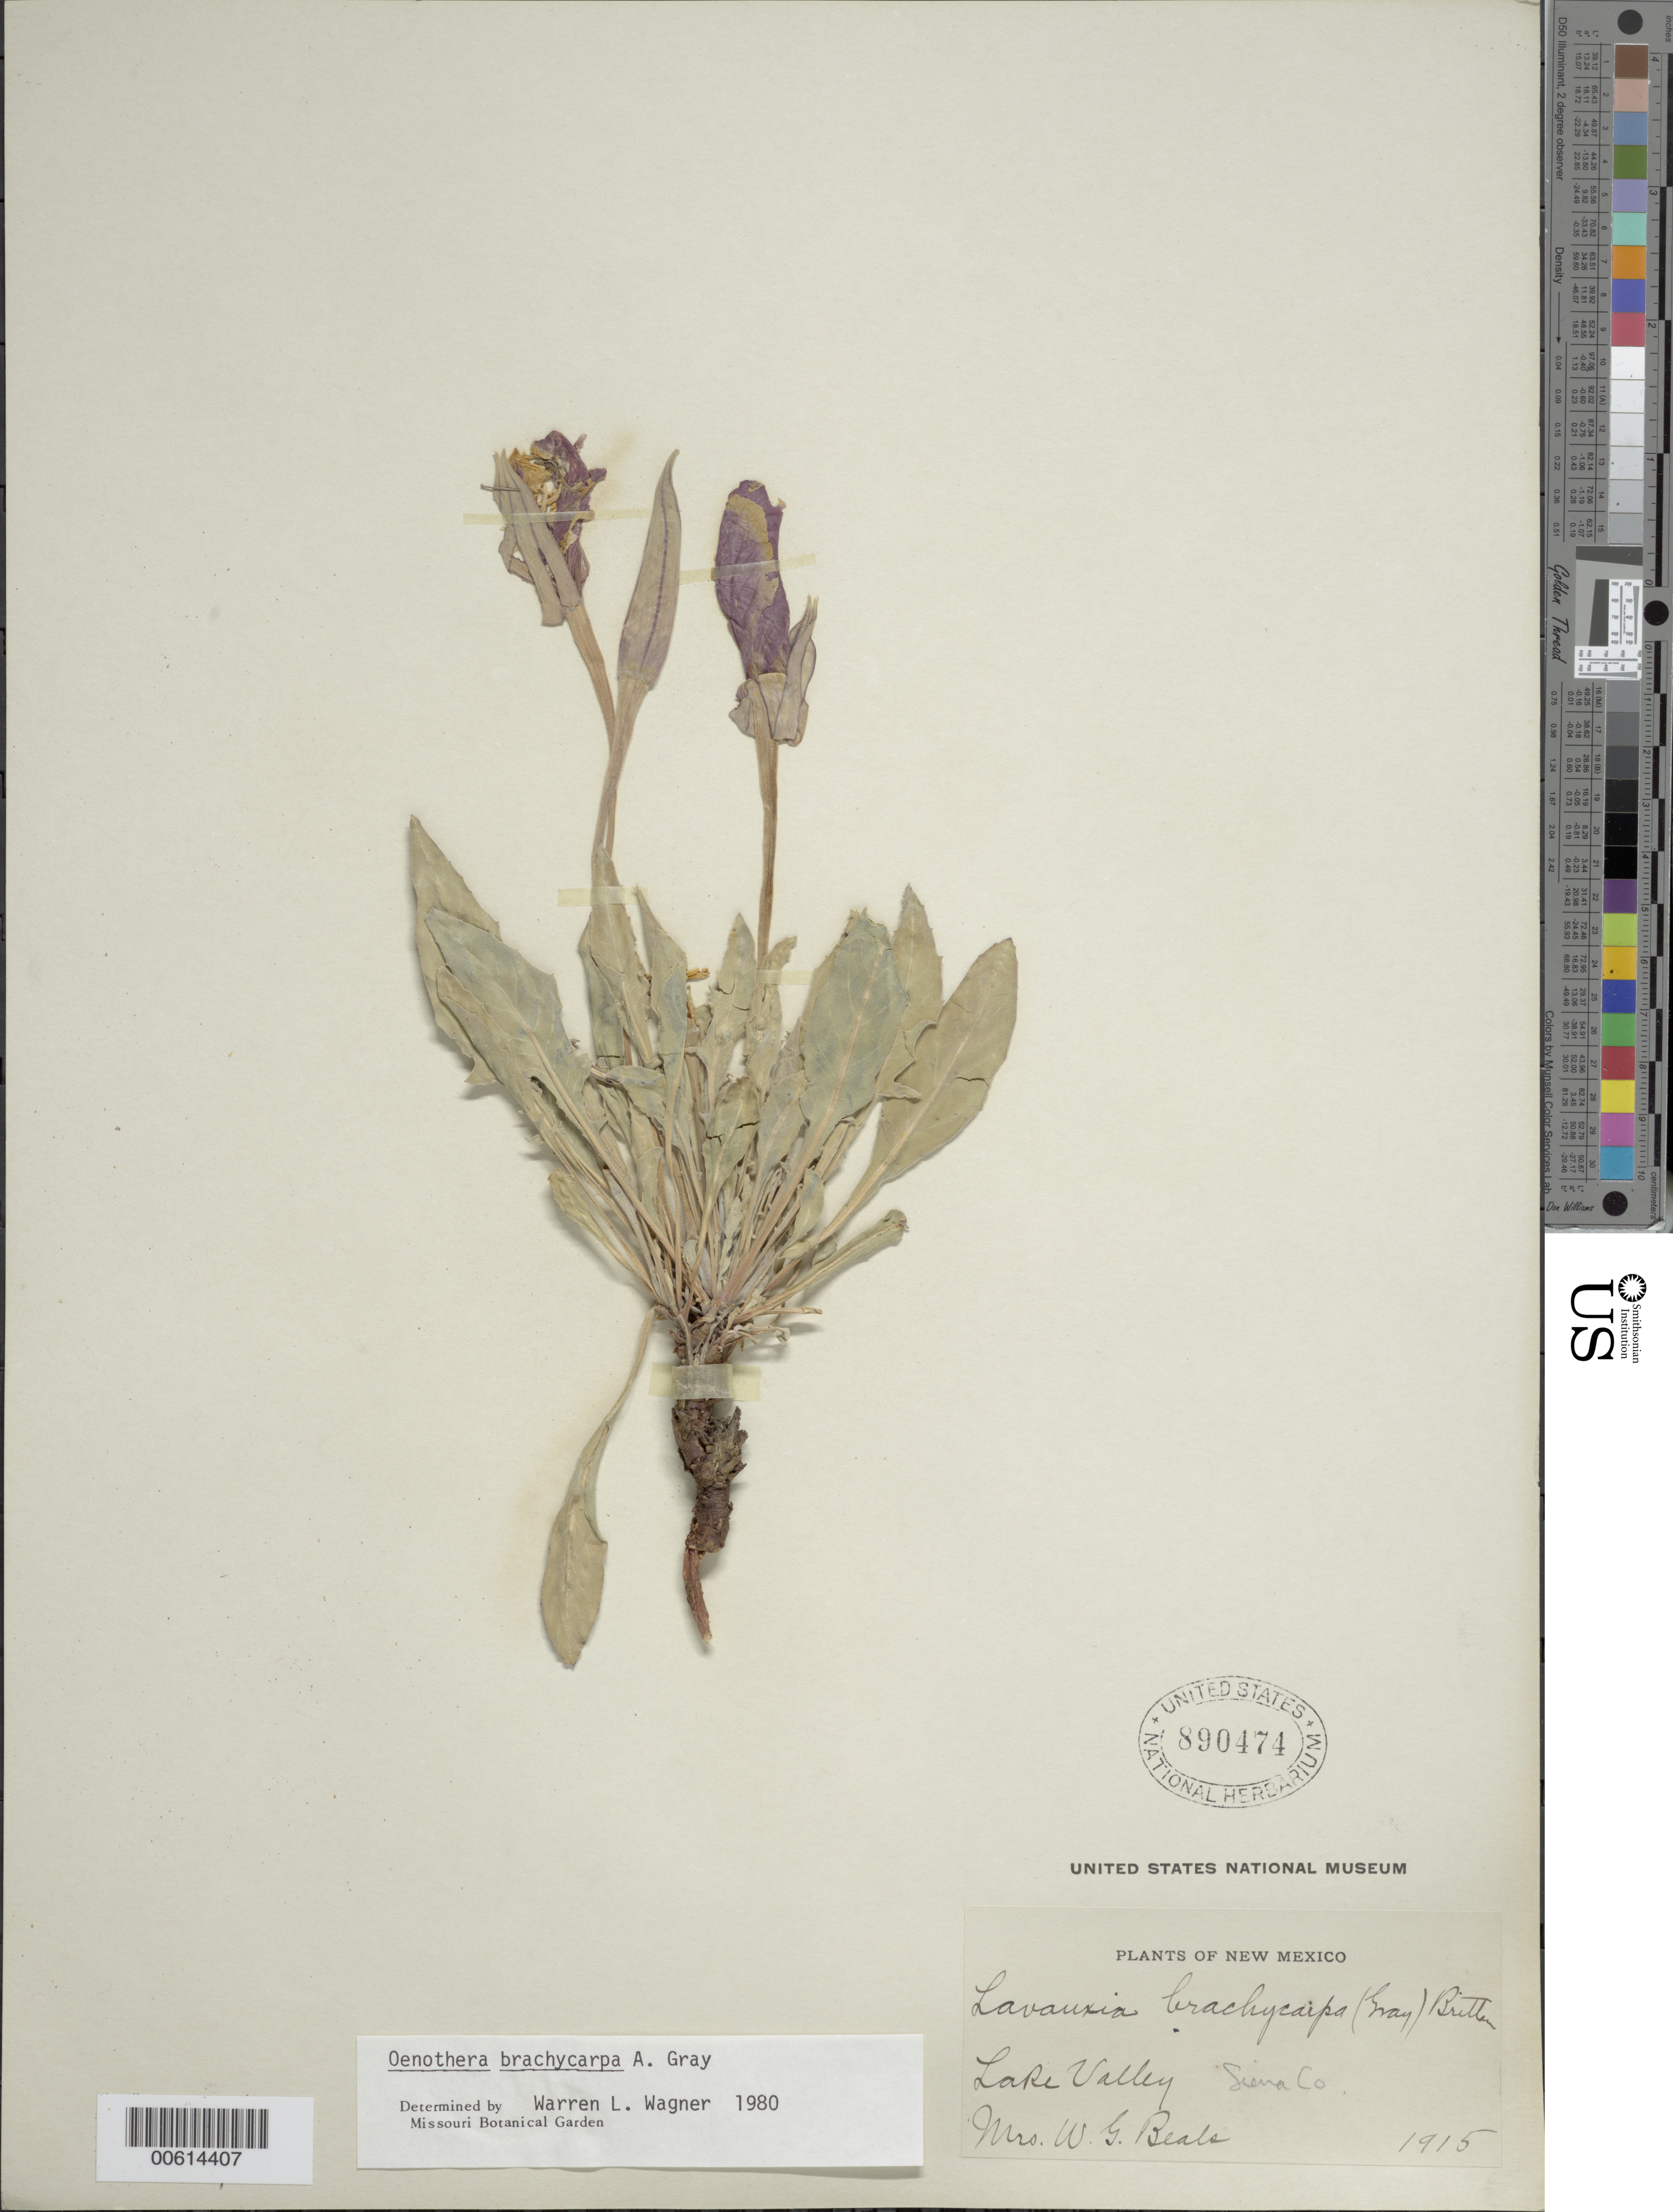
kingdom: Plantae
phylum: Tracheophyta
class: Magnoliopsida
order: Myrtales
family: Onagraceae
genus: Oenothera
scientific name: Oenothera brachycarpa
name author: A. Gray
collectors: Mrs. W. G. Beals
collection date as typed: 1915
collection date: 1915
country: United States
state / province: New Mexico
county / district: Sierra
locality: Lake Valley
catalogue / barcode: US 890474